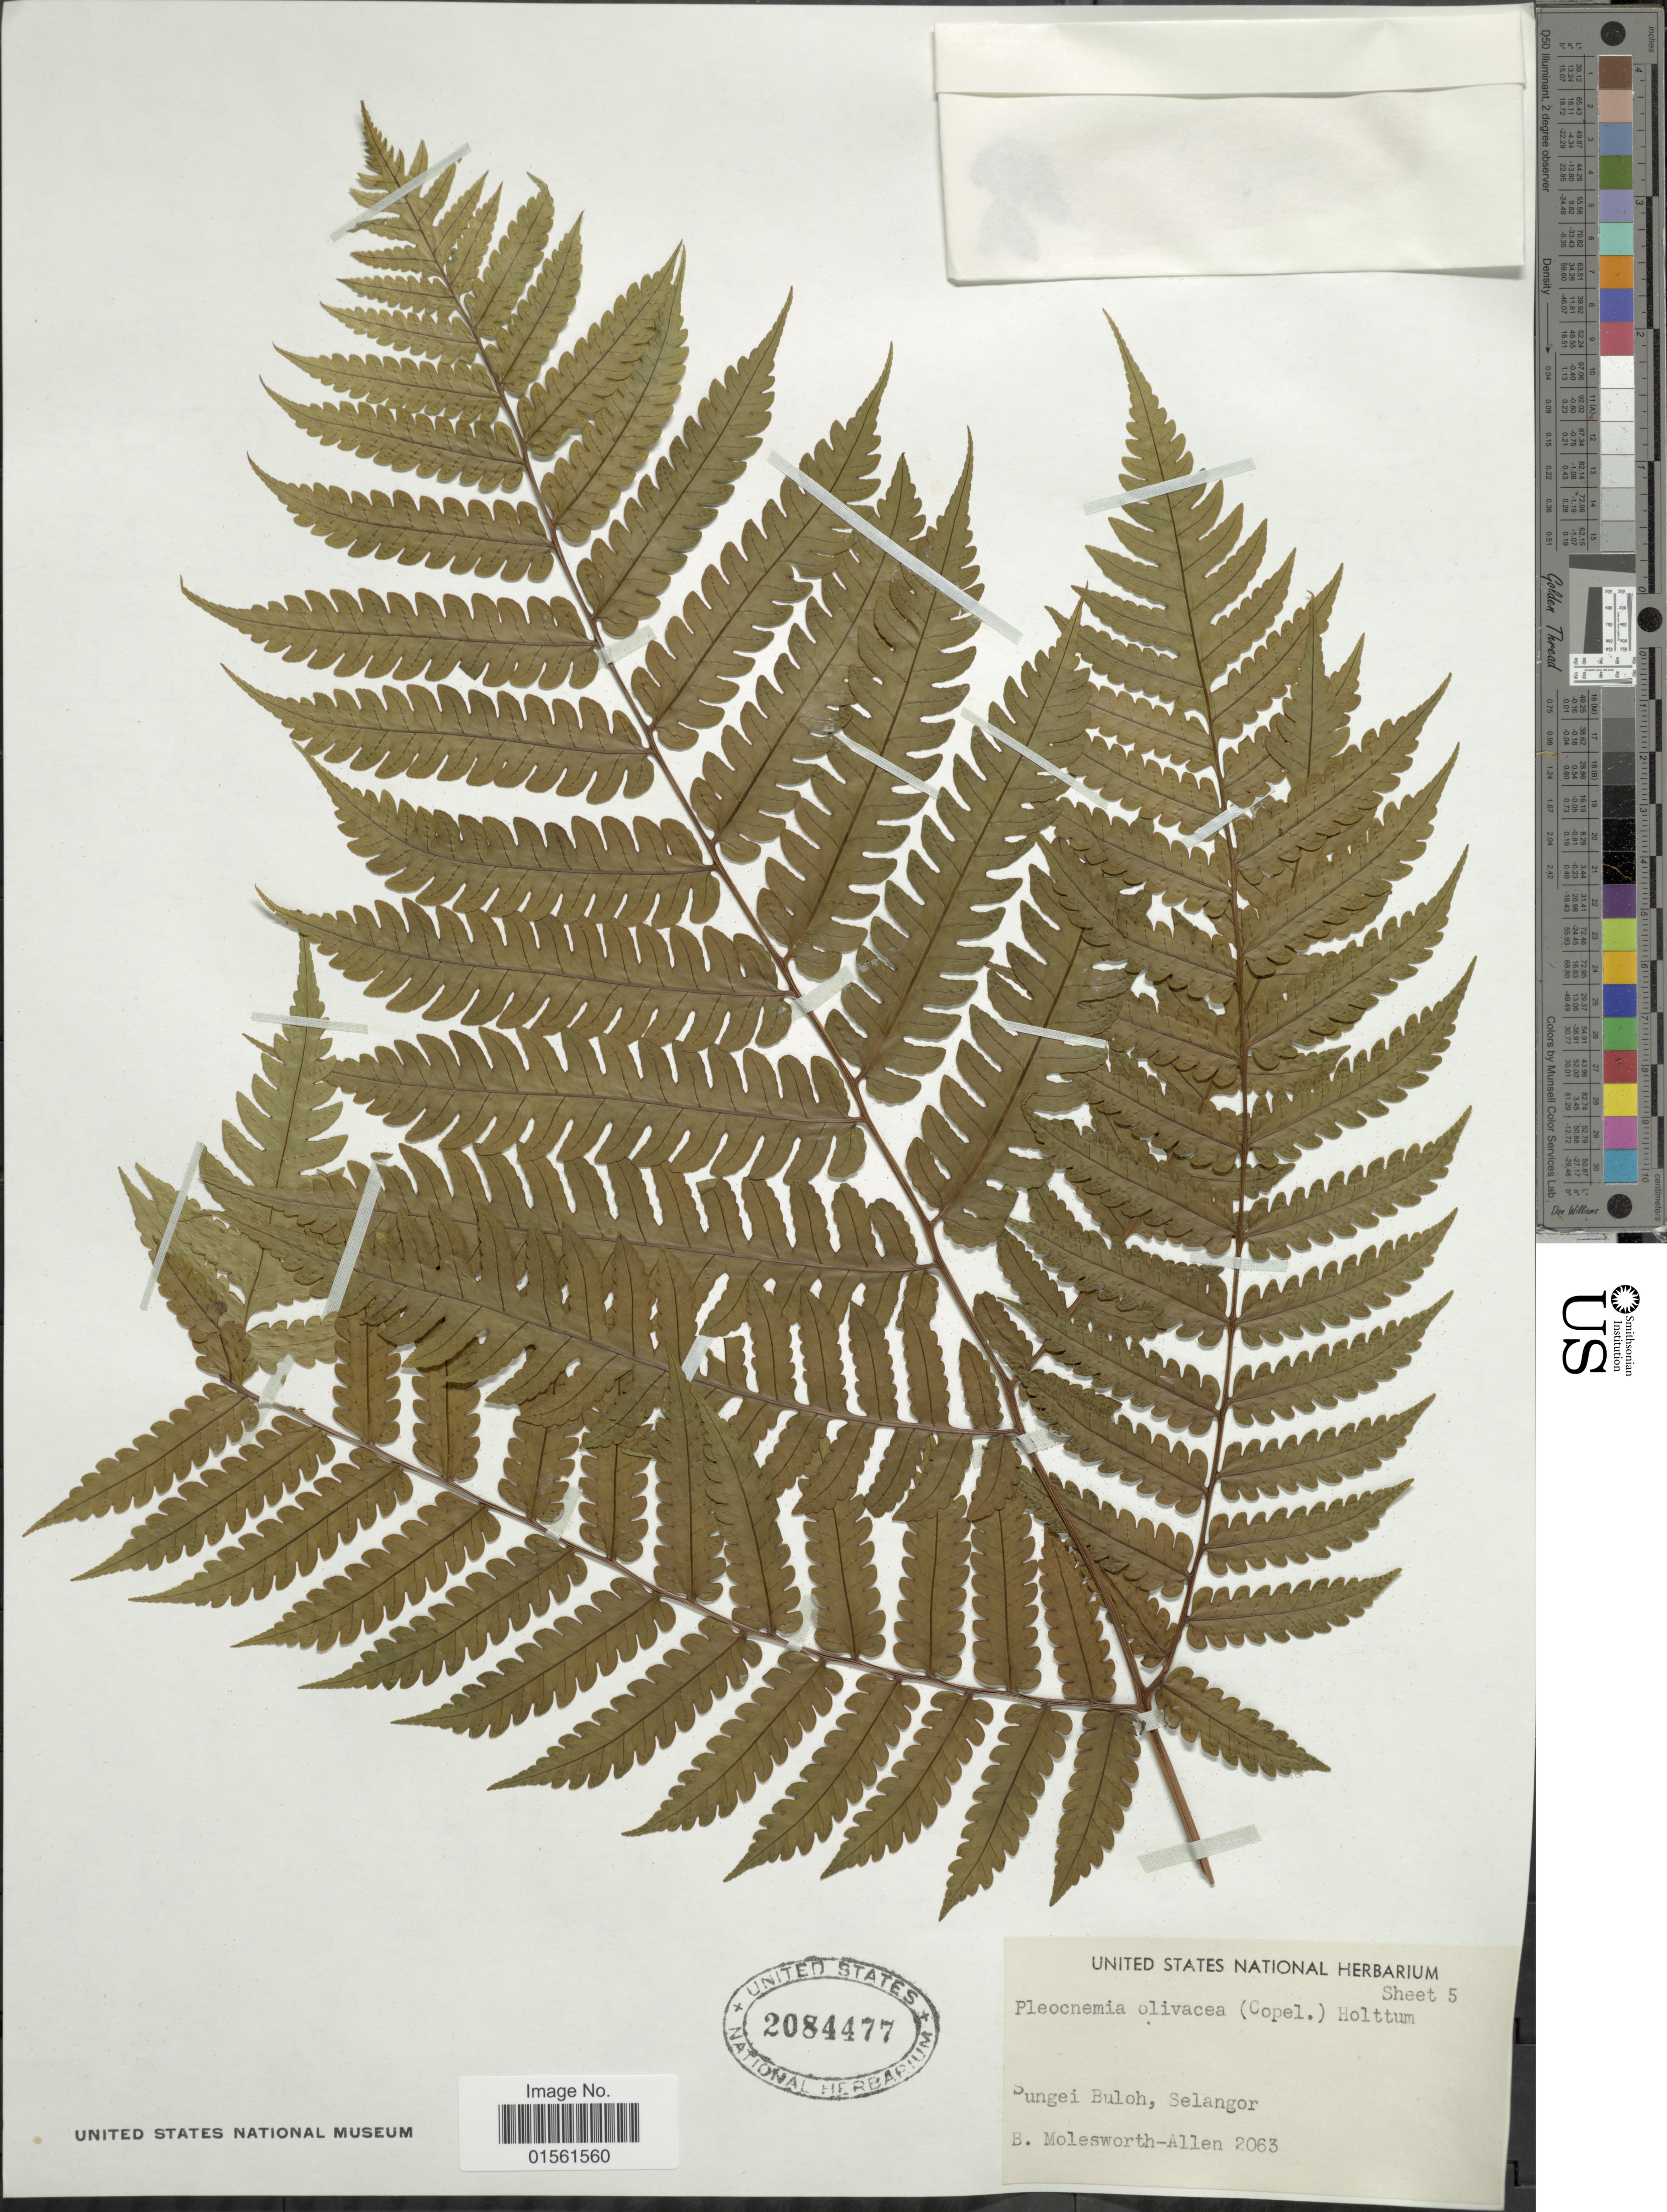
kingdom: Plantae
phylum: Tracheophyta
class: Polypodiopsida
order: Polypodiales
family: Dryopteridaceae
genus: Pleocnemia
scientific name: Pleocnemia olivacea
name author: (Copel.) Holttum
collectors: B. E. G. Molesworth-Allen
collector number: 2063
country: Malaysia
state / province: Selangor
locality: Sungei Buloh, Selangor.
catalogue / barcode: US 2084477